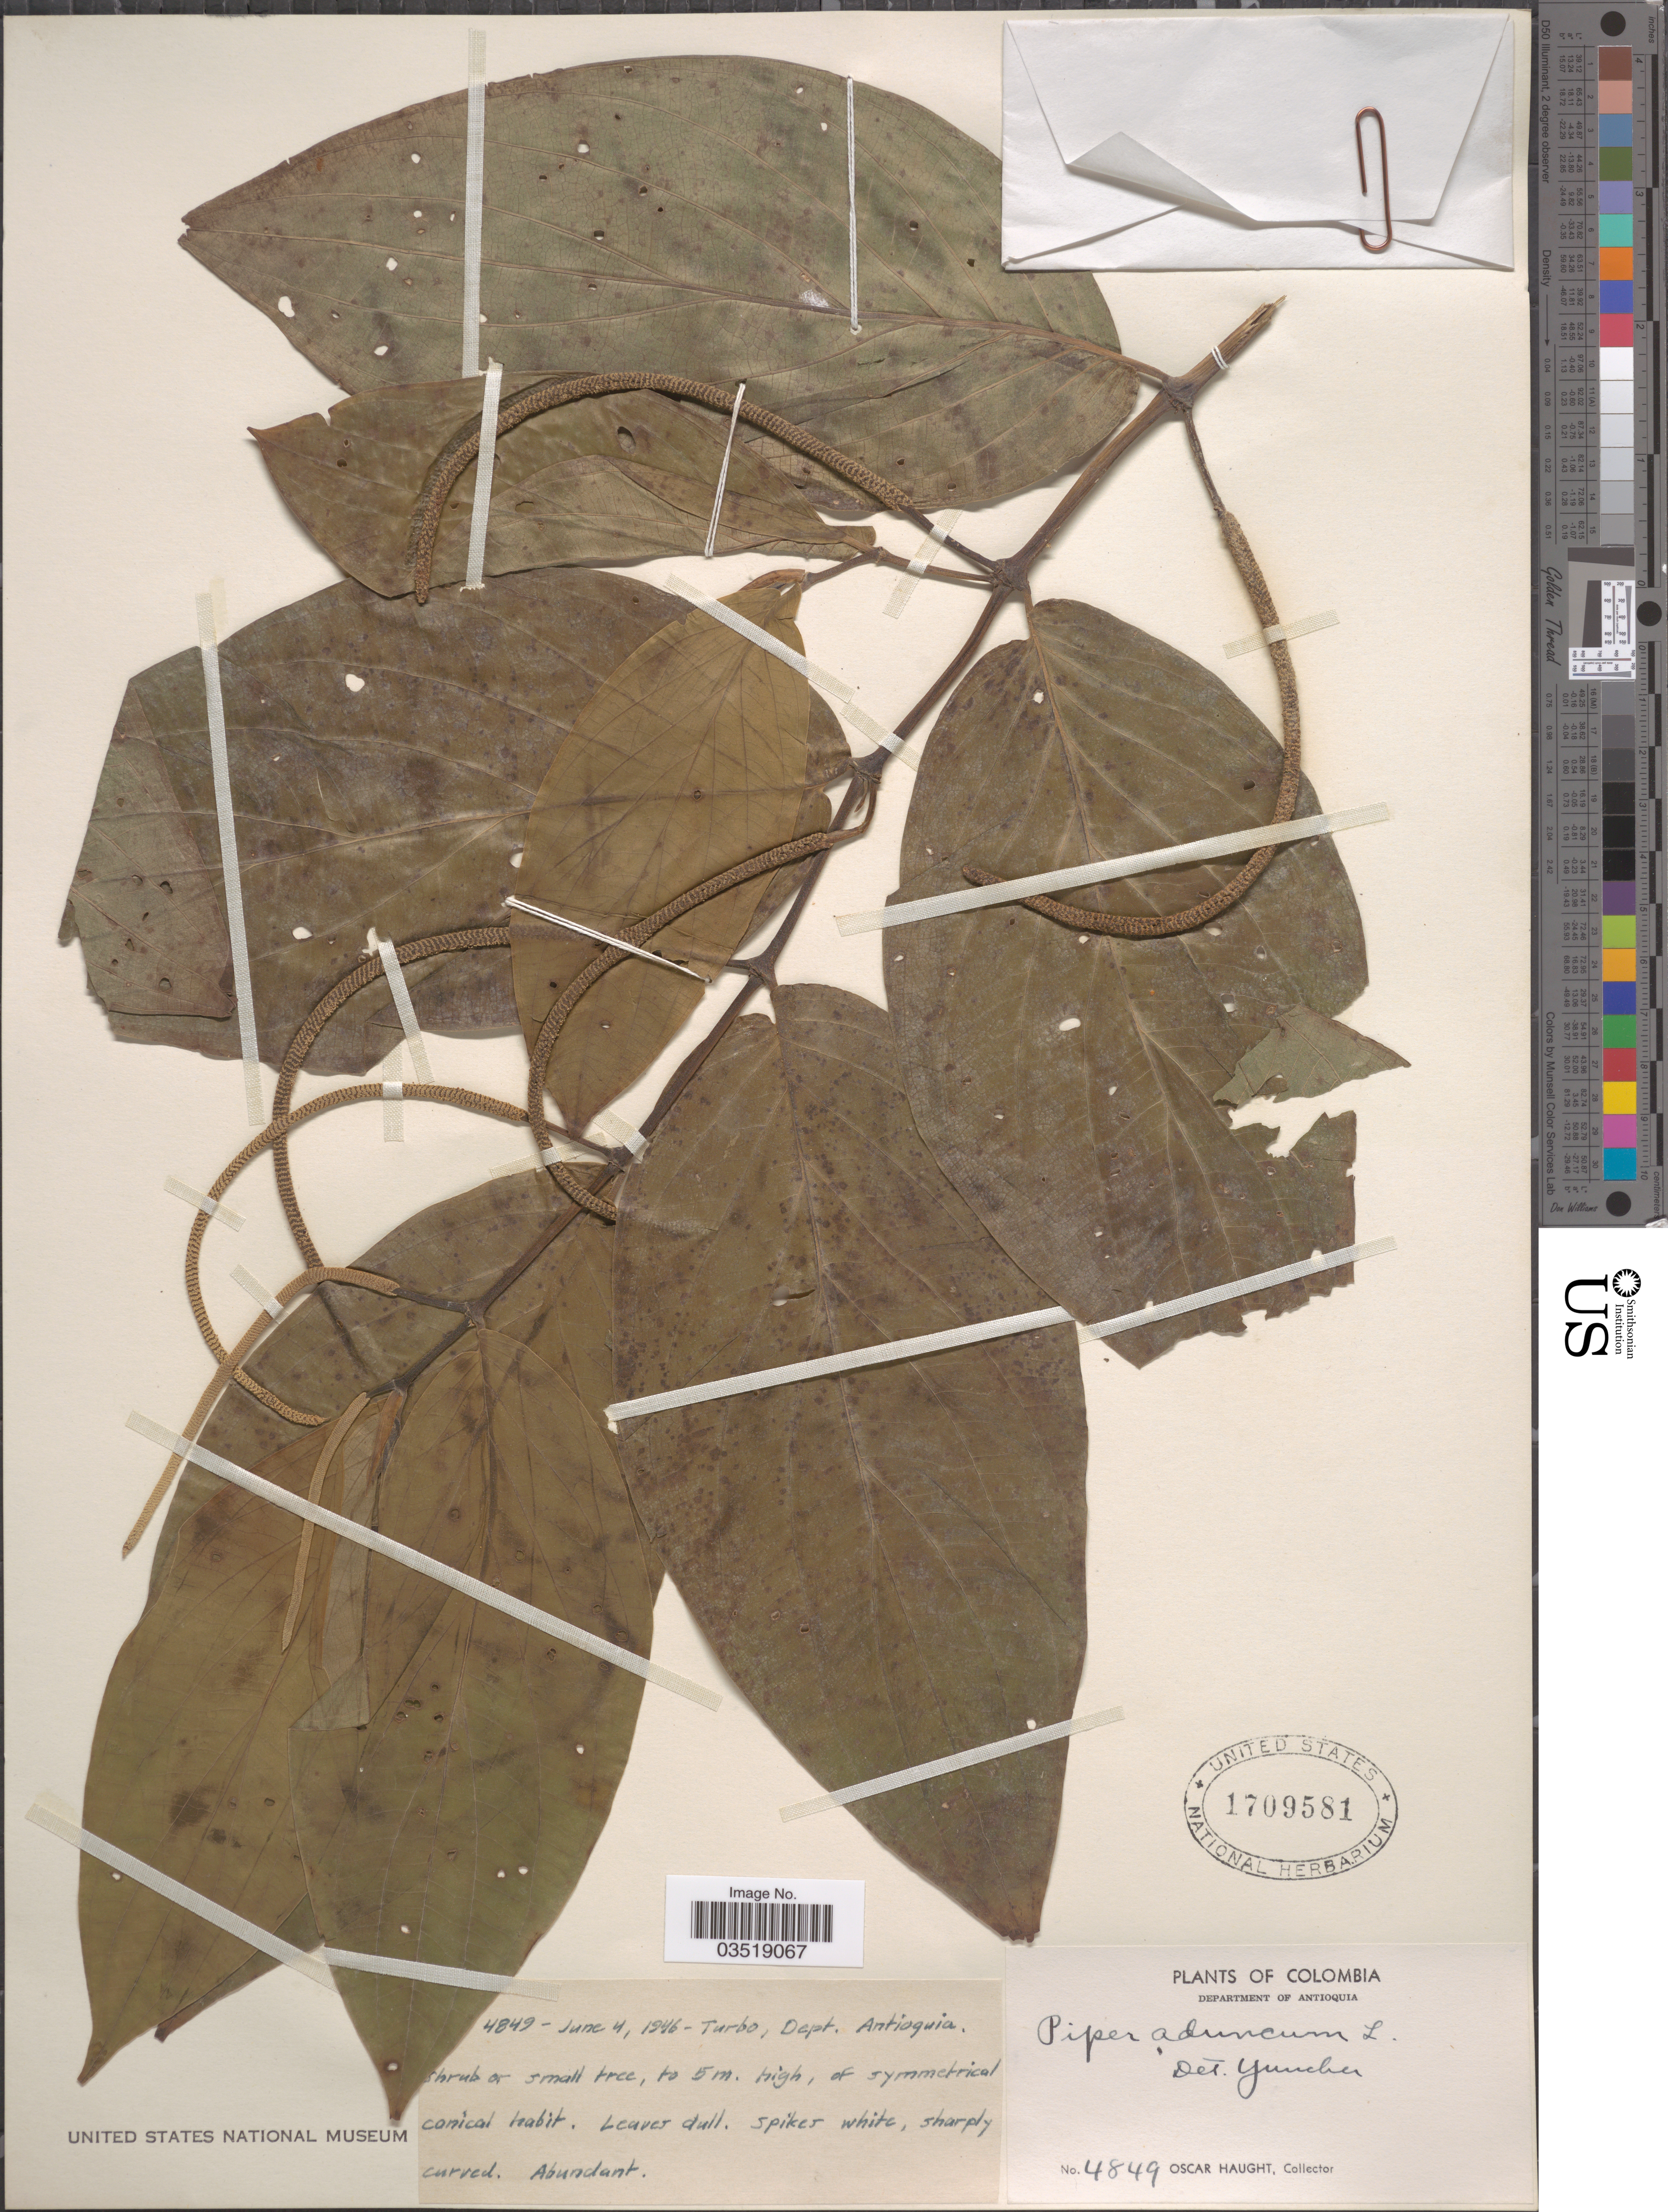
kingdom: Plantae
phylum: Tracheophyta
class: Magnoliopsida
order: Piperales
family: Piperaceae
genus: Piper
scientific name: Piper aduncum var. aduncum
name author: L.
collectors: O. Haught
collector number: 4849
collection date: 1946-06-04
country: Colombia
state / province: Antioquia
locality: Turbo, Dept. Antioquia.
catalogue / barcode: US 1709581